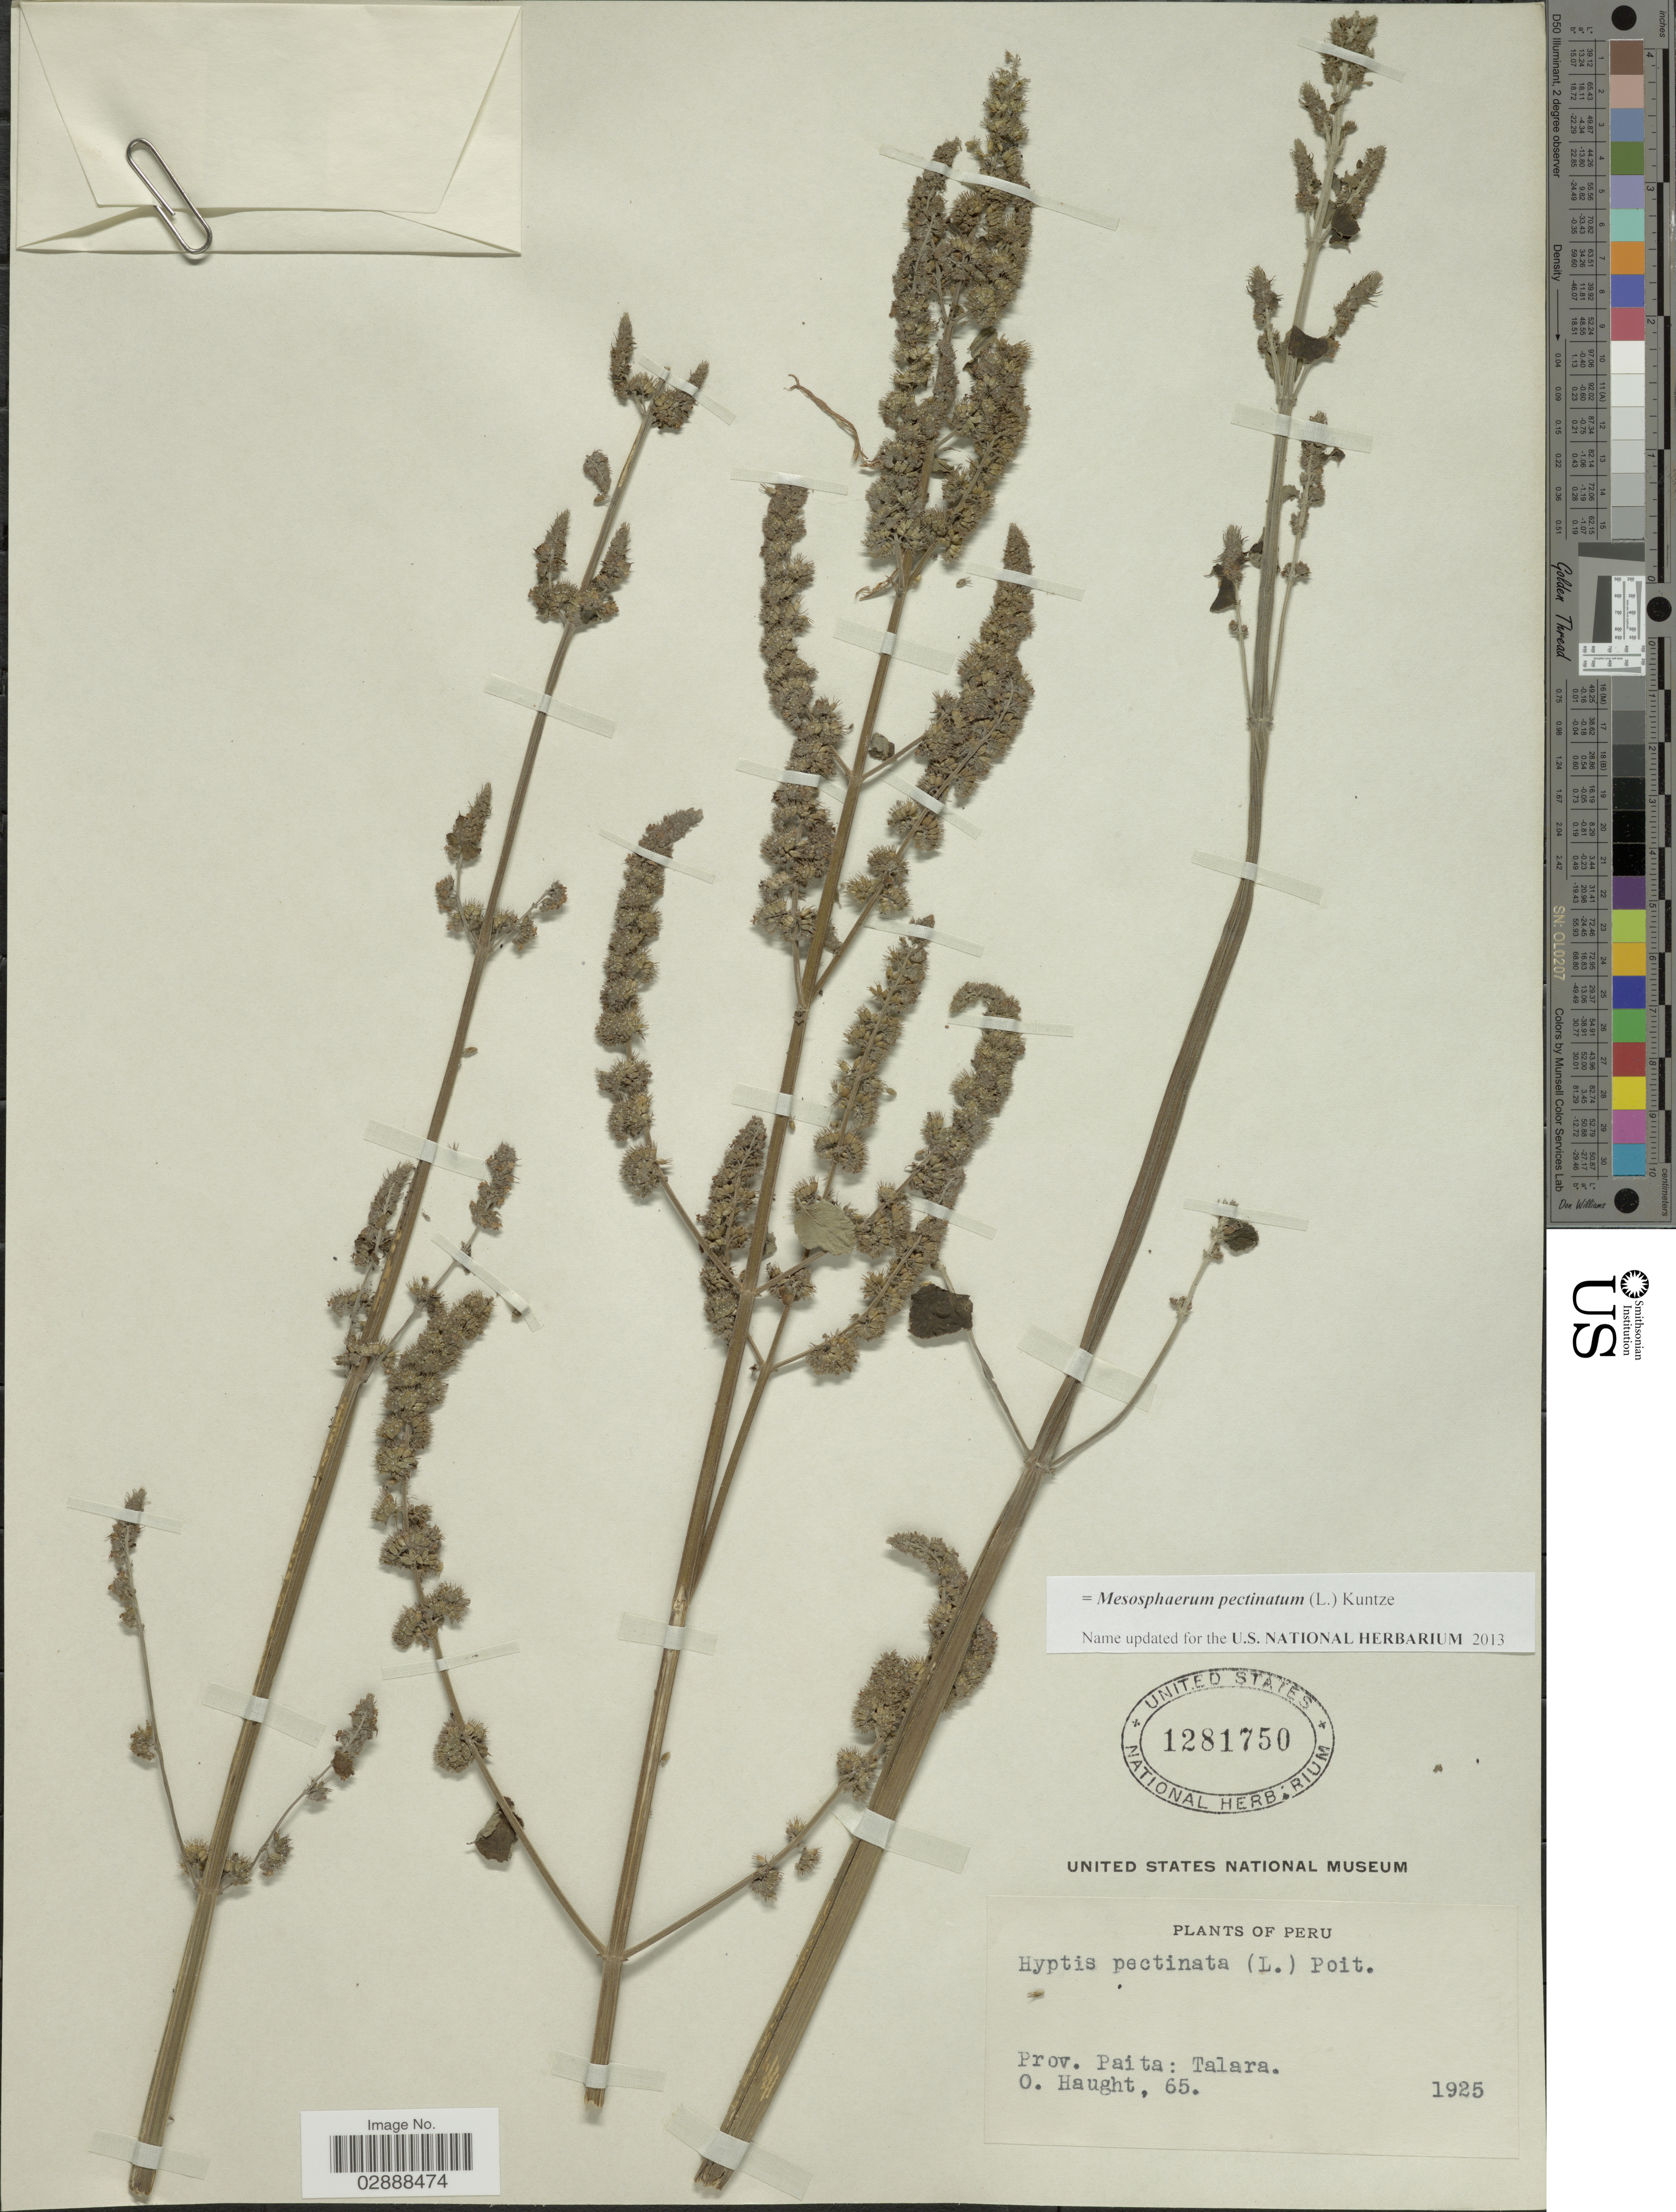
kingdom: Plantae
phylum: Tracheophyta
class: Magnoliopsida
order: Lamiales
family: Lamiaceae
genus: Mesosphaerum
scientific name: Mesosphaerum pectinatum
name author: (L.) Kuntze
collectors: O. Haught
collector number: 65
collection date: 1925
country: Peru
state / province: Piura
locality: Prov. Paita: Talara.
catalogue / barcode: US 1281750